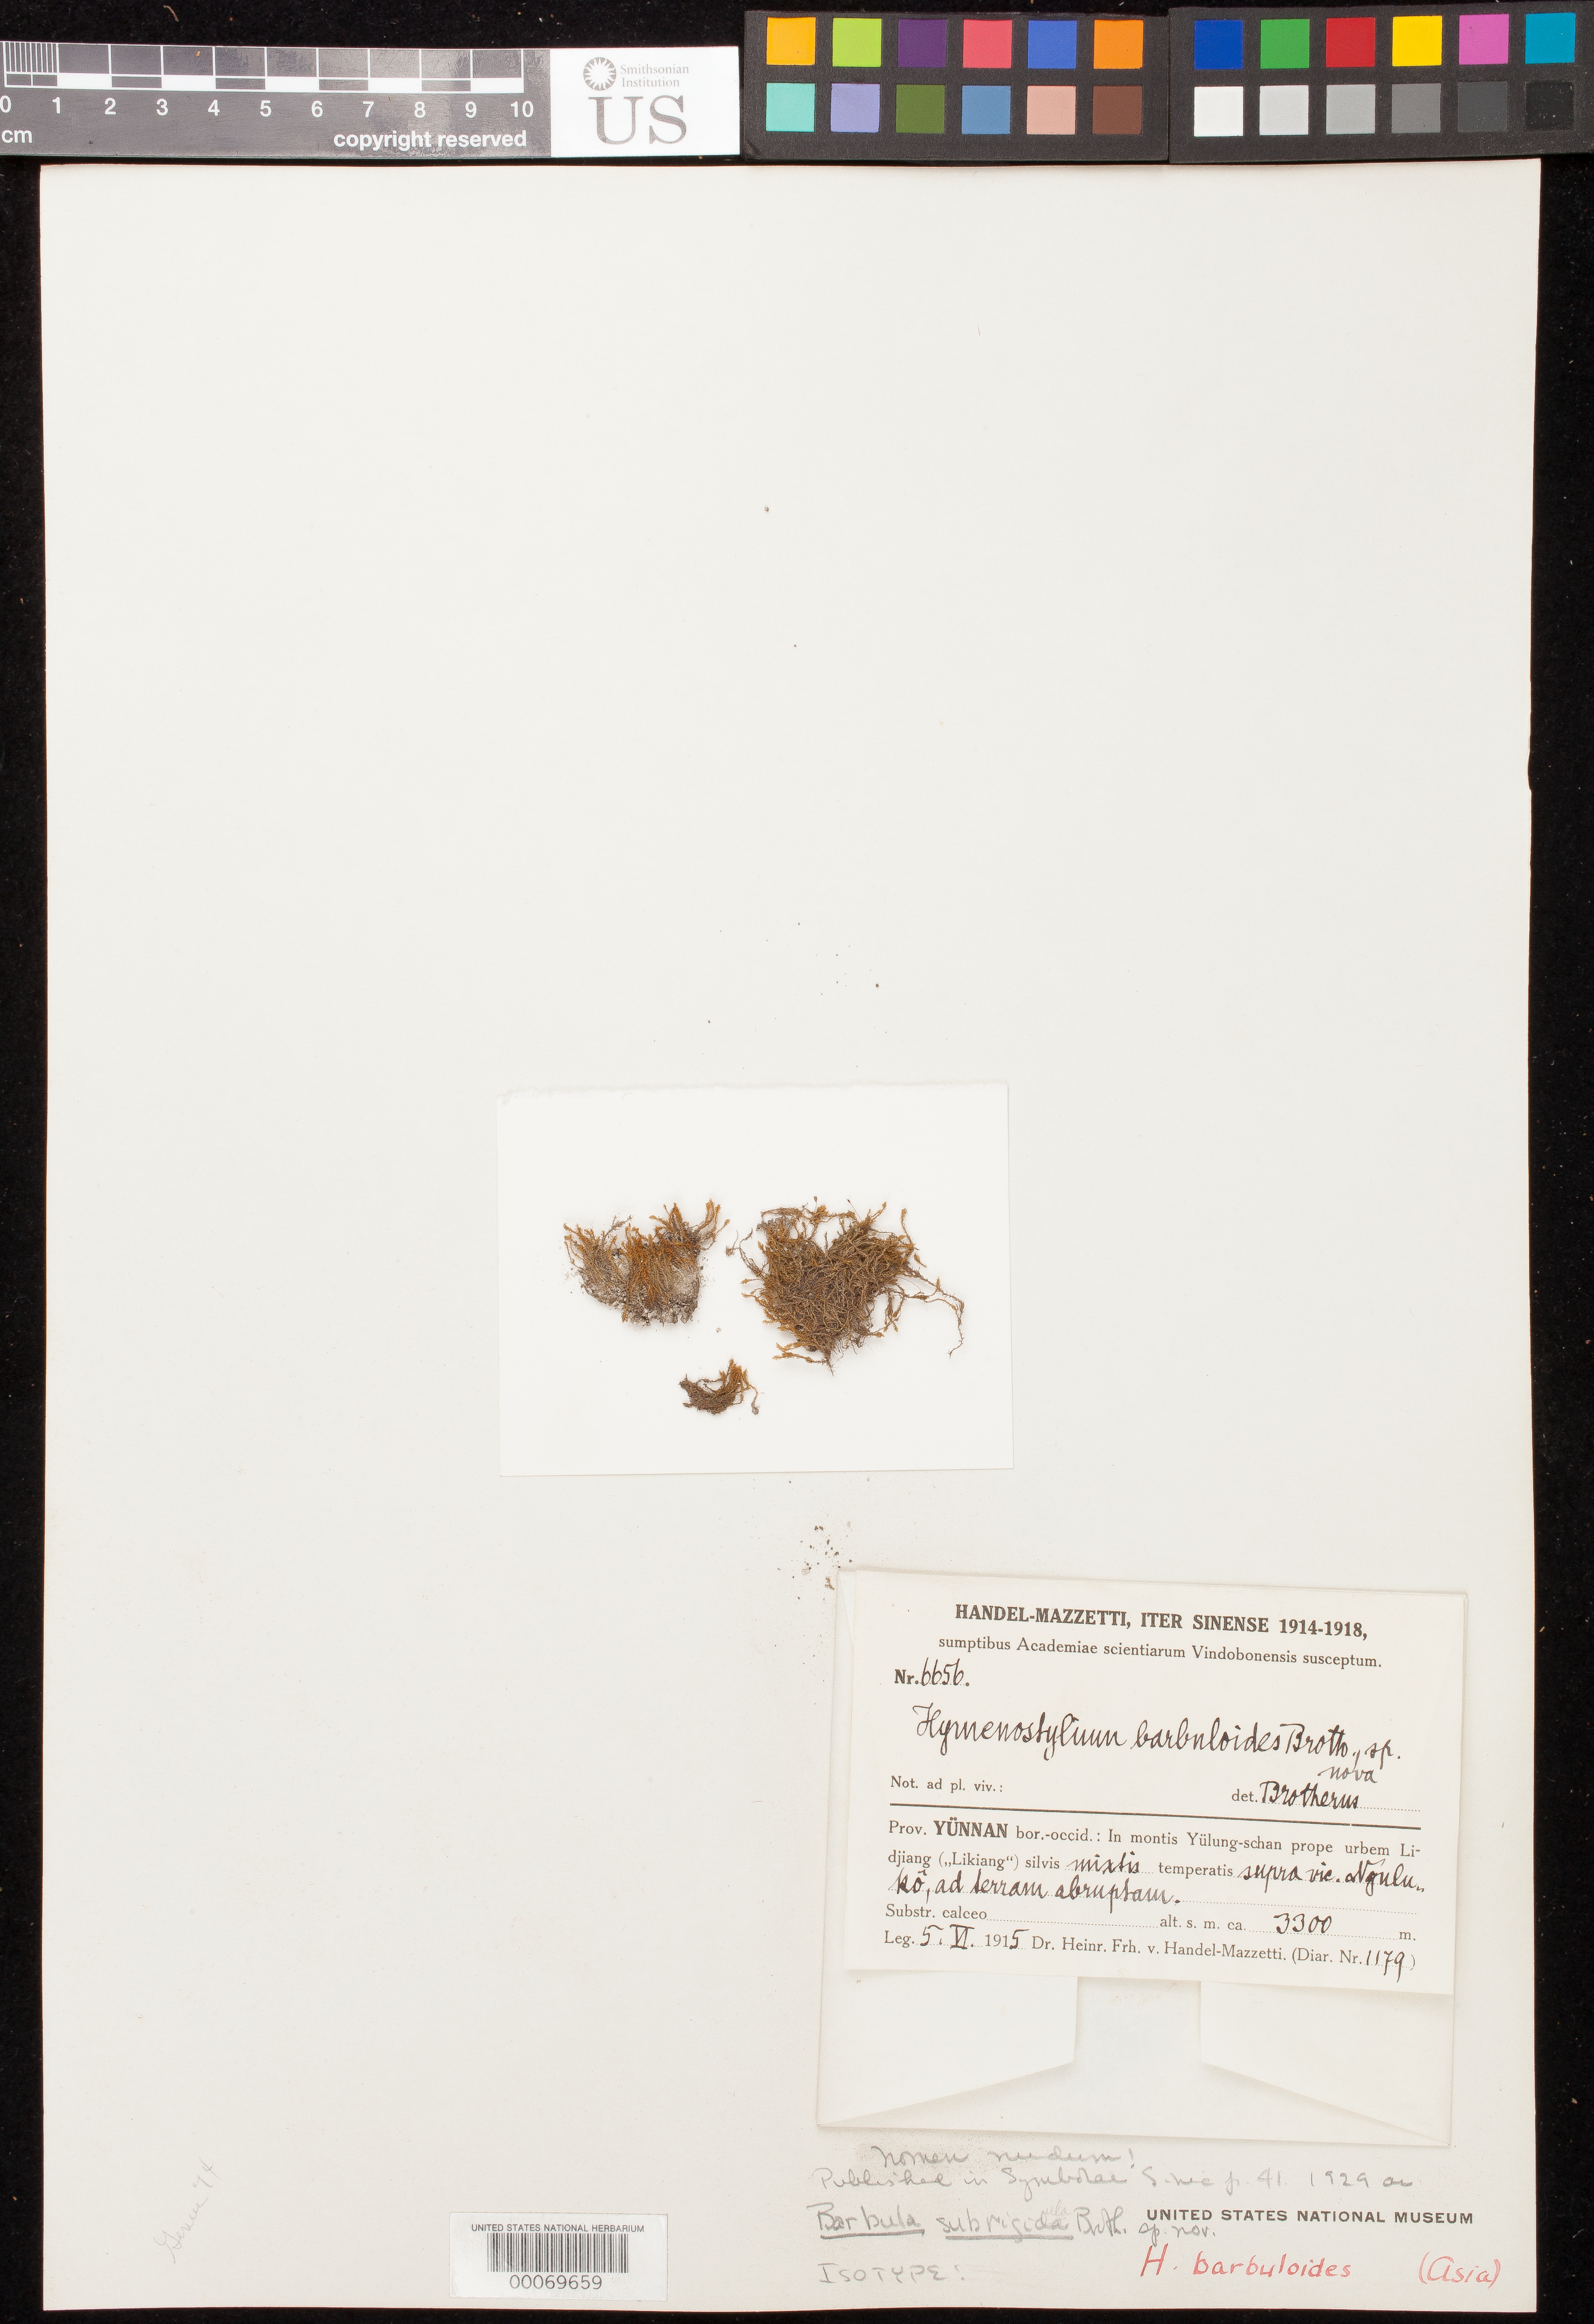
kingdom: Plantae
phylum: Bryophyta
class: Bryopsida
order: Pottiales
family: Pottiaceae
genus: Barbula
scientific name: Barbula subrigidula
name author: Broth. in Hand.-Mazz.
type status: Isotype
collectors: H. Handel-Mazzetti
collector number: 6656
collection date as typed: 05 Jun 1915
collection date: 1915-06-05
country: China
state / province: Yunnan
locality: Montis Yulung-Schan, Lidjiang (Likiang). [Yulung-Schan Mountain, Lidjiang (Likiang).]